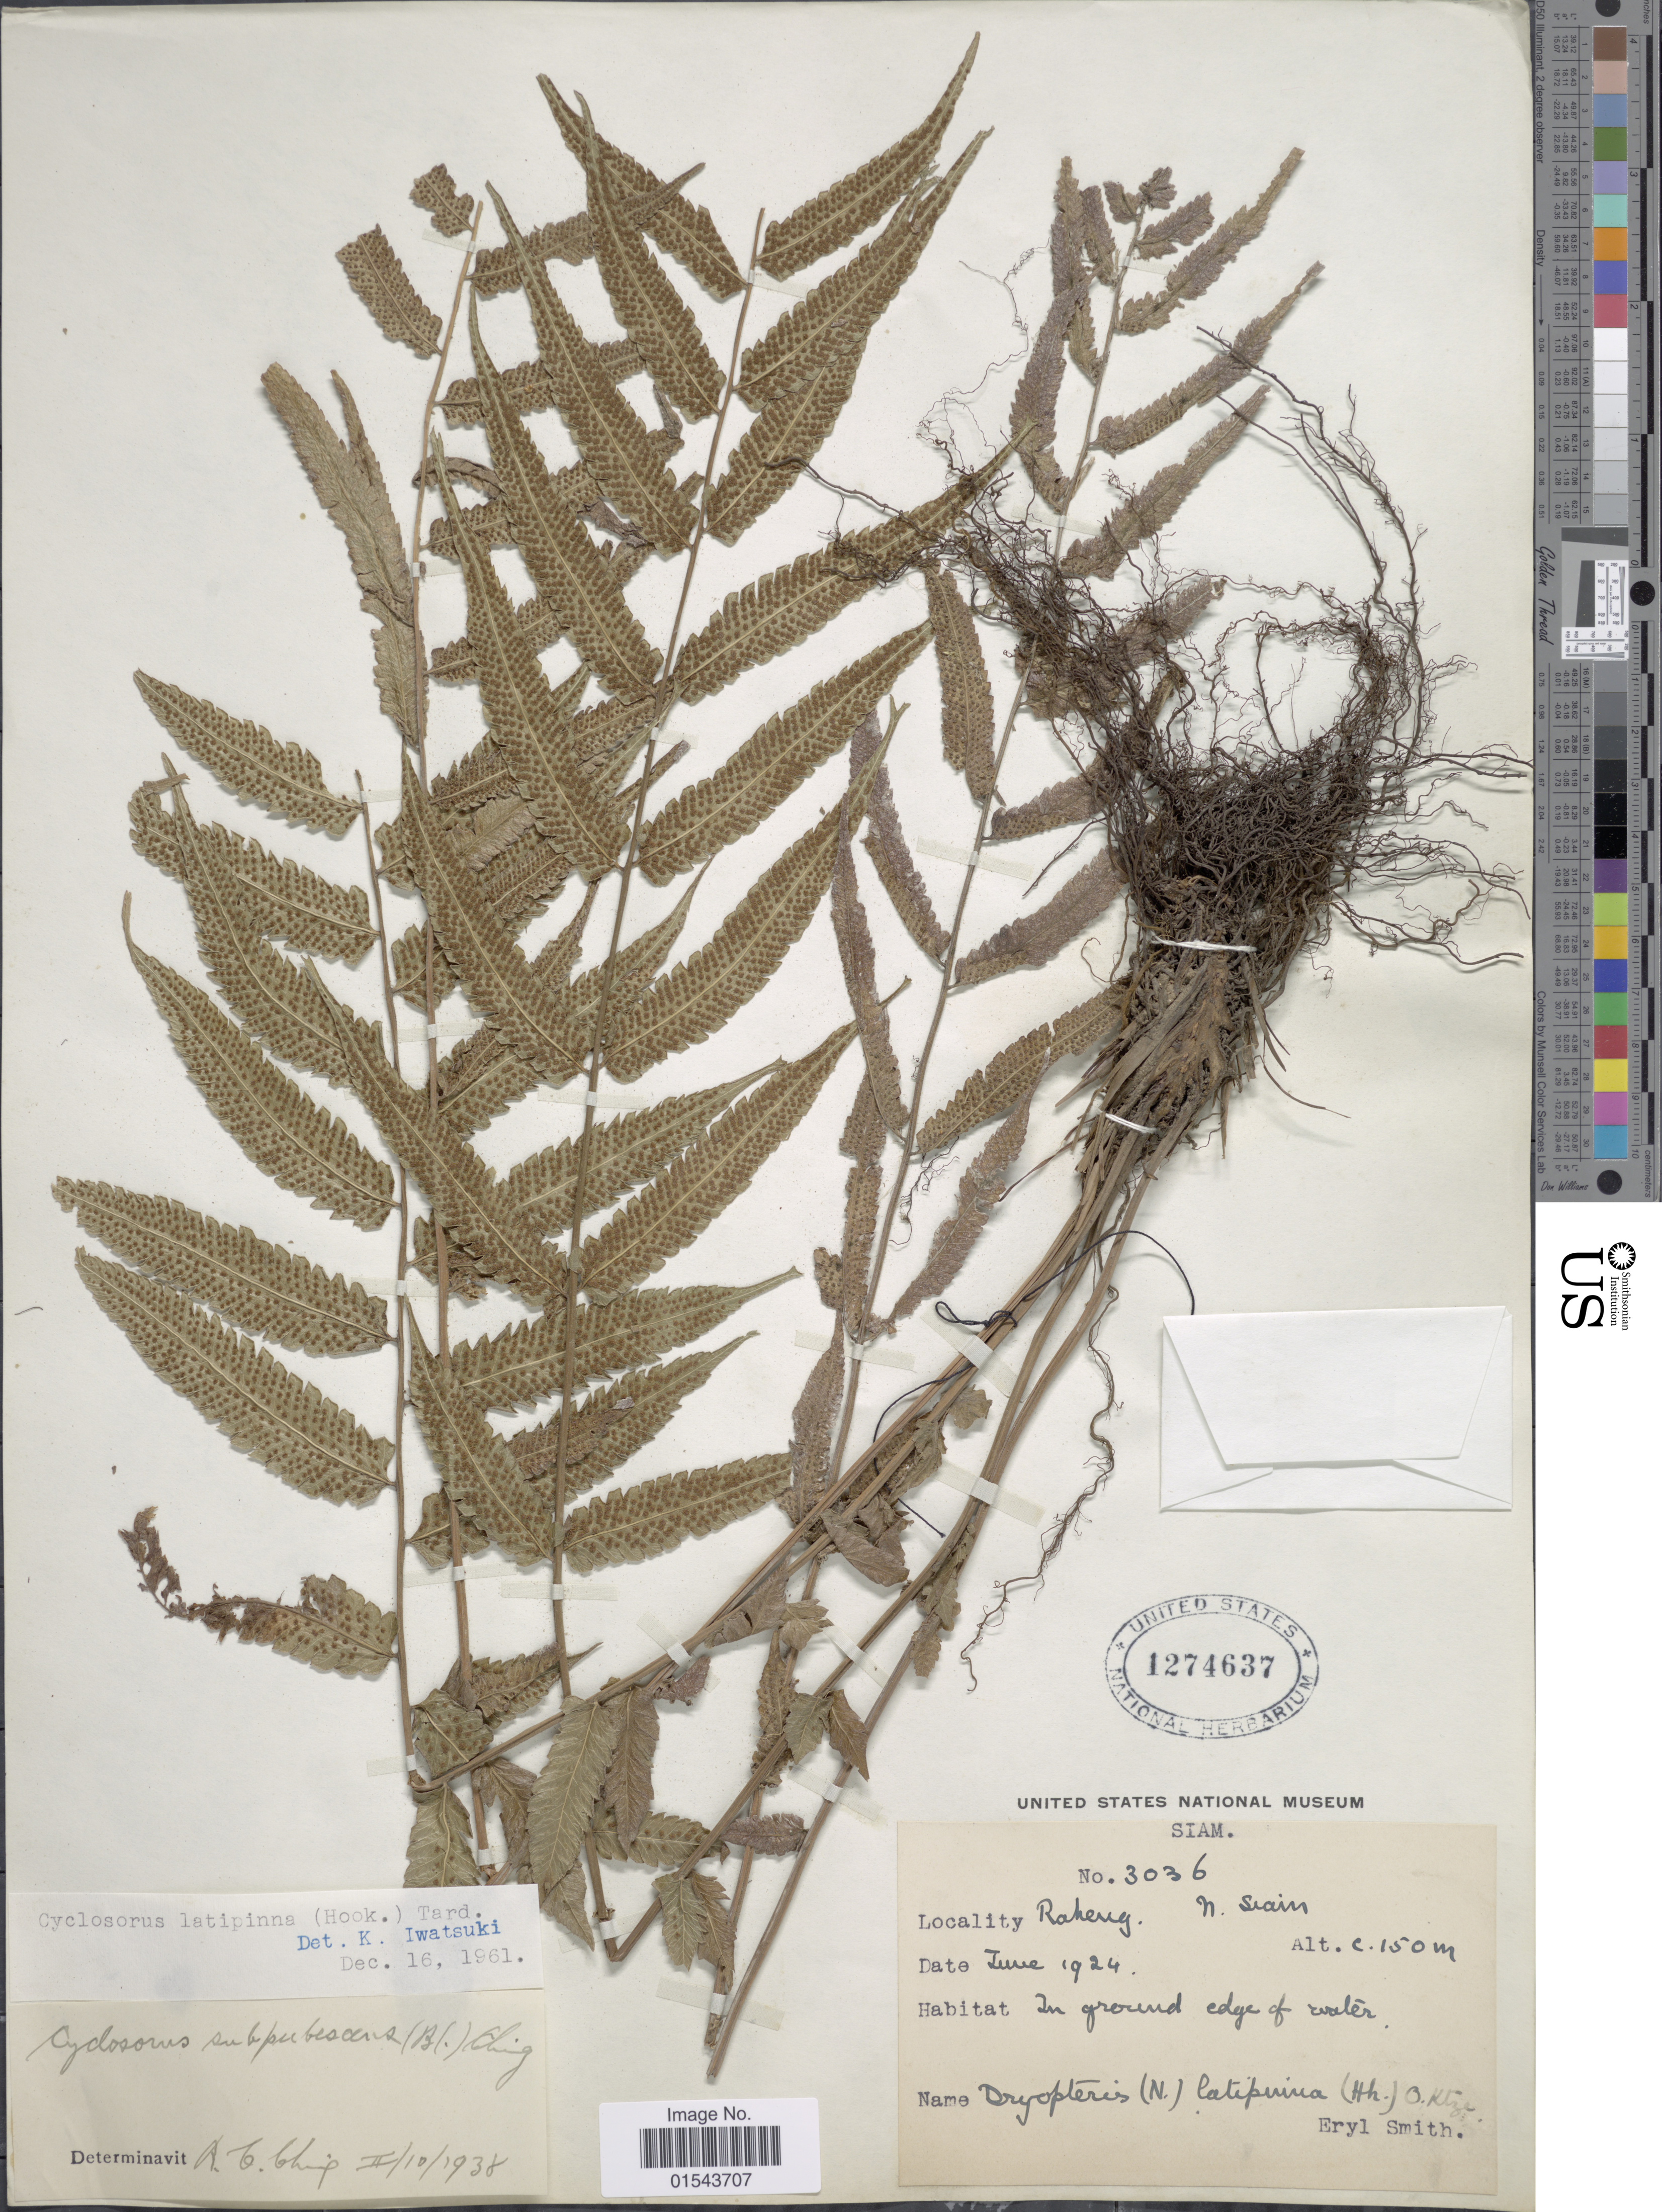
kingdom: Plantae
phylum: Tracheophyta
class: Polypodiopsida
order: Polypodiales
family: Thelypteridaceae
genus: Christella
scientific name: Christella latipinna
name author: (Benth.) H. Lév.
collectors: C. E. Smith Jr.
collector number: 3036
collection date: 1924-06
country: Thailand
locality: Siam. Raheng. N. Siam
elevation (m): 150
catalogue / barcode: US 1274637